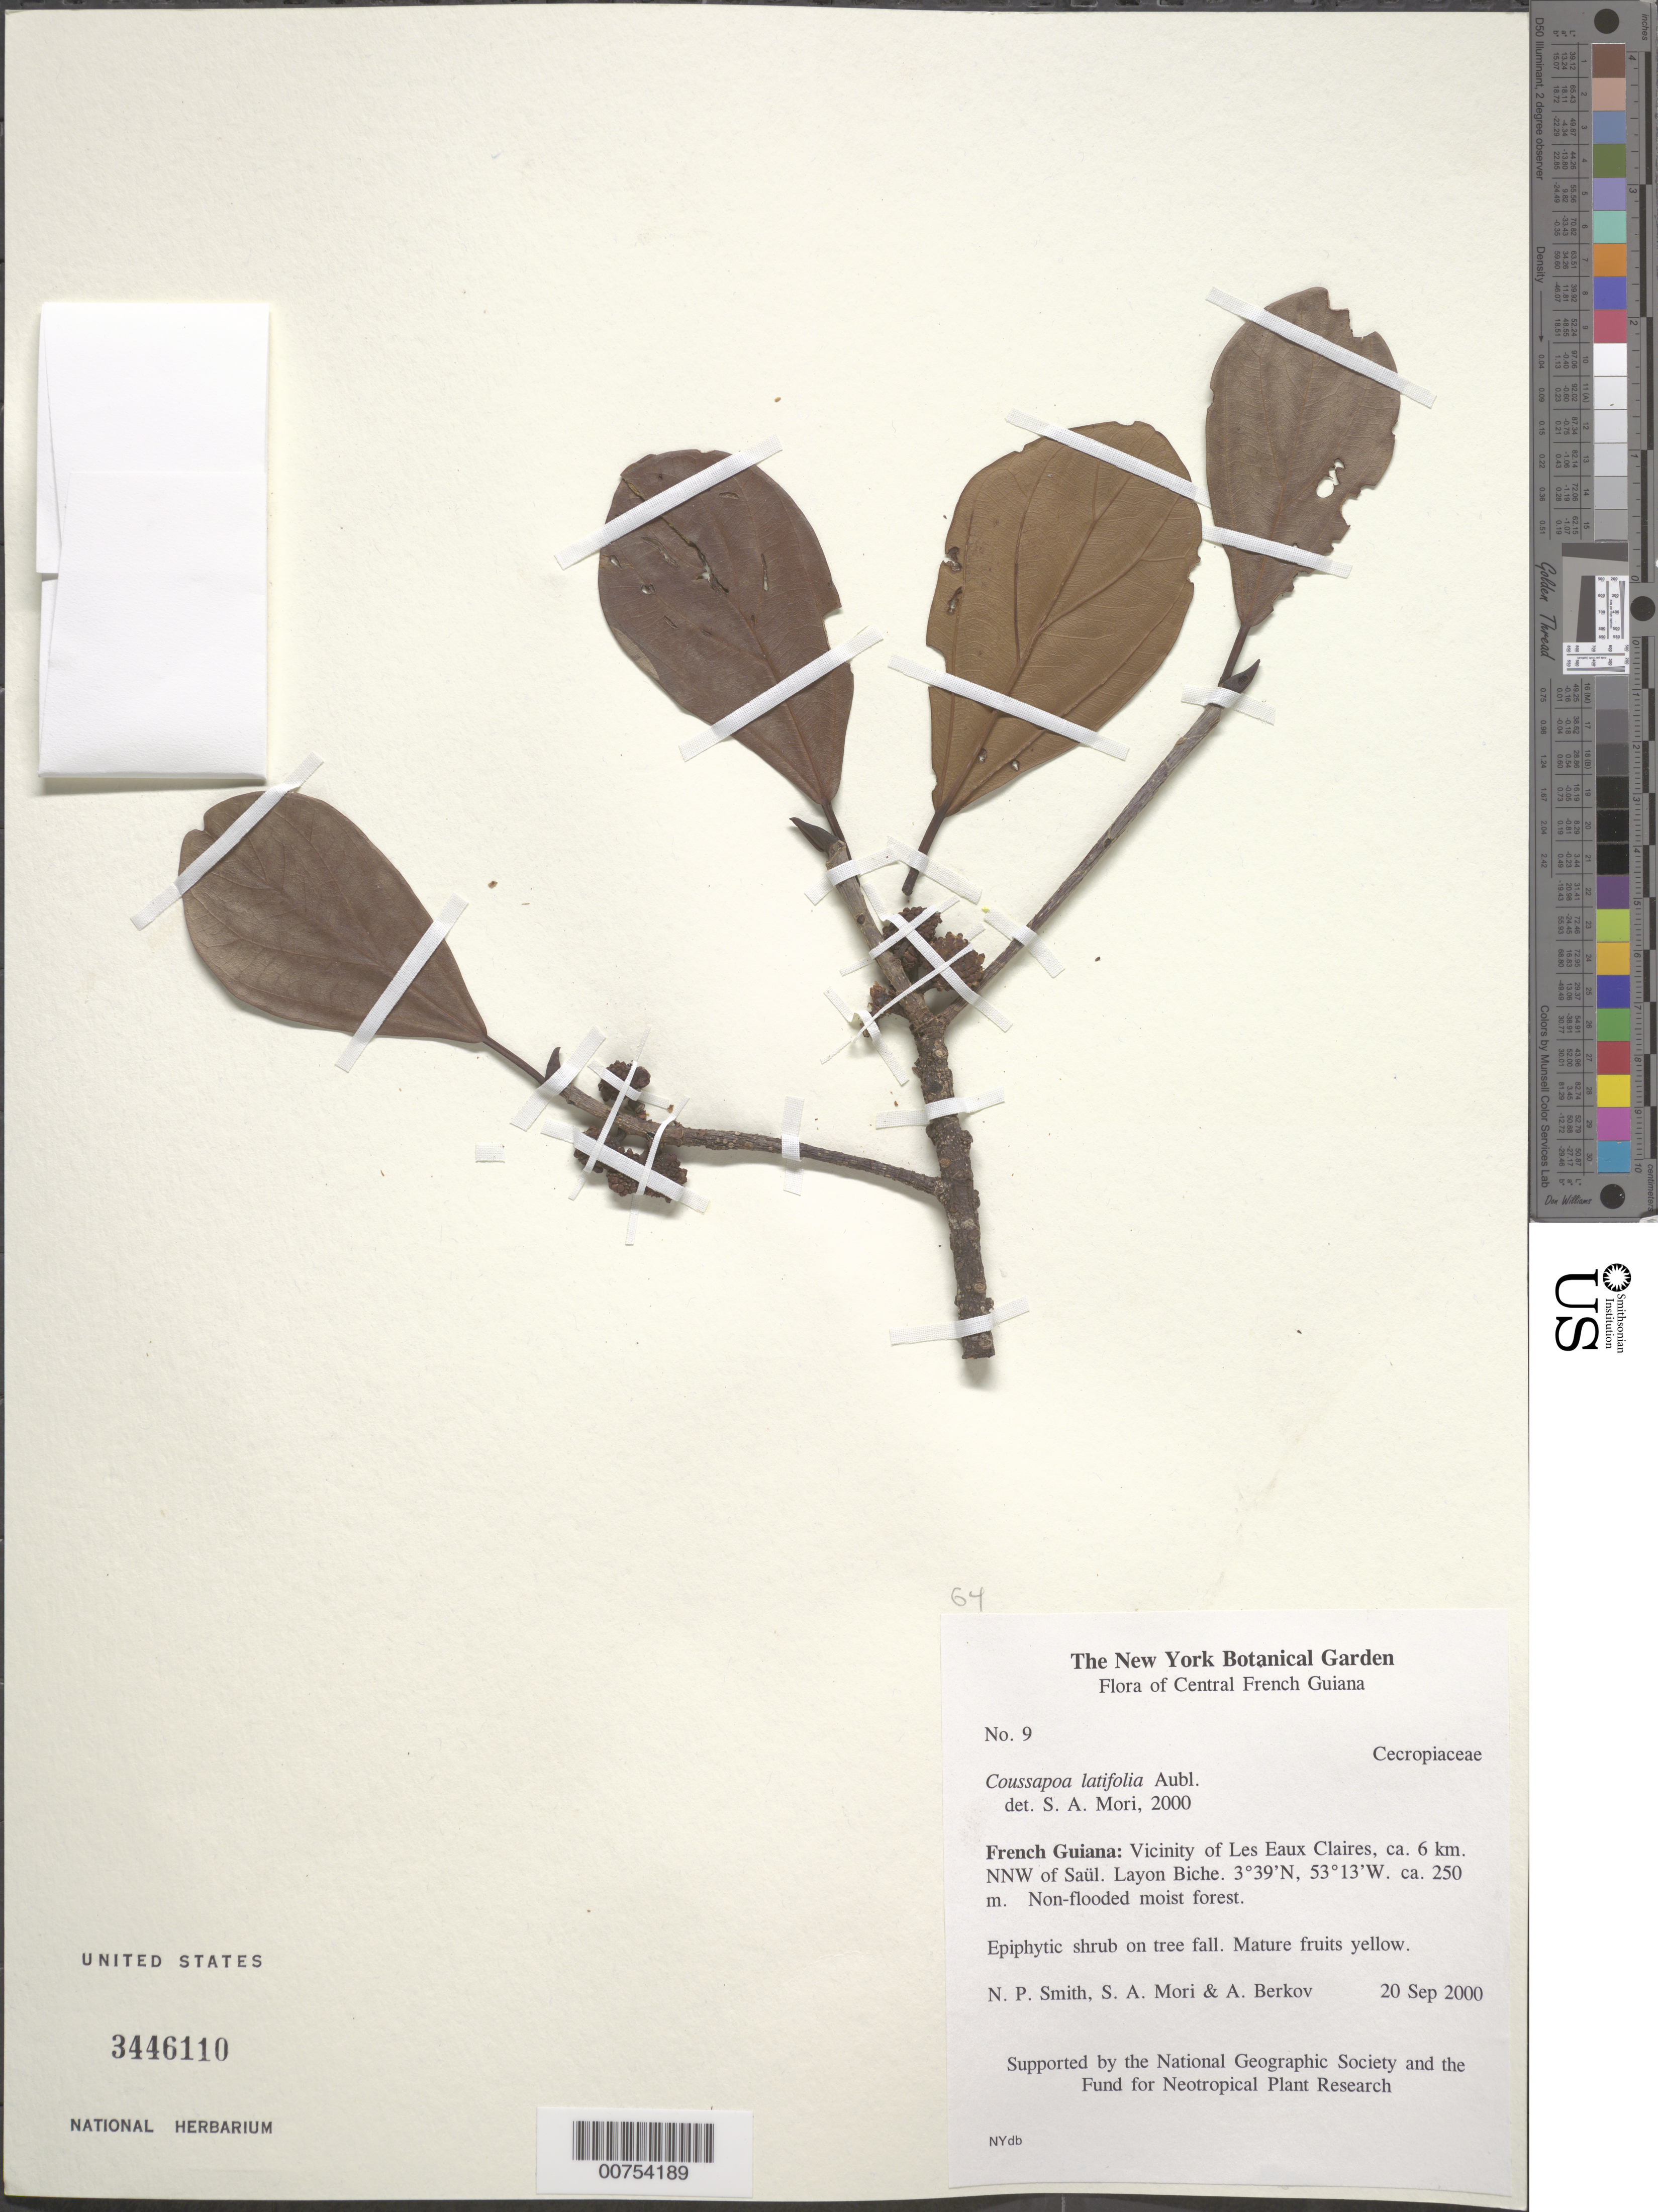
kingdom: Plantae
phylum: Tracheophyta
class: Magnoliopsida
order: Rosales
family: Urticaceae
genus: Coussapoa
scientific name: Coussapoa latifolia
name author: Aubl.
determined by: Mori, Scott A.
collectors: H. Peckham, S. Mori & A. Berkov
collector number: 9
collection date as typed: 20-Sep-00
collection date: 2000-09-20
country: French Guiana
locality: Eaux Claires, 6 km NNW of Saül, Layon Biche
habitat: Nonflooded moist forest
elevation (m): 250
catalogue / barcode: US 3446110